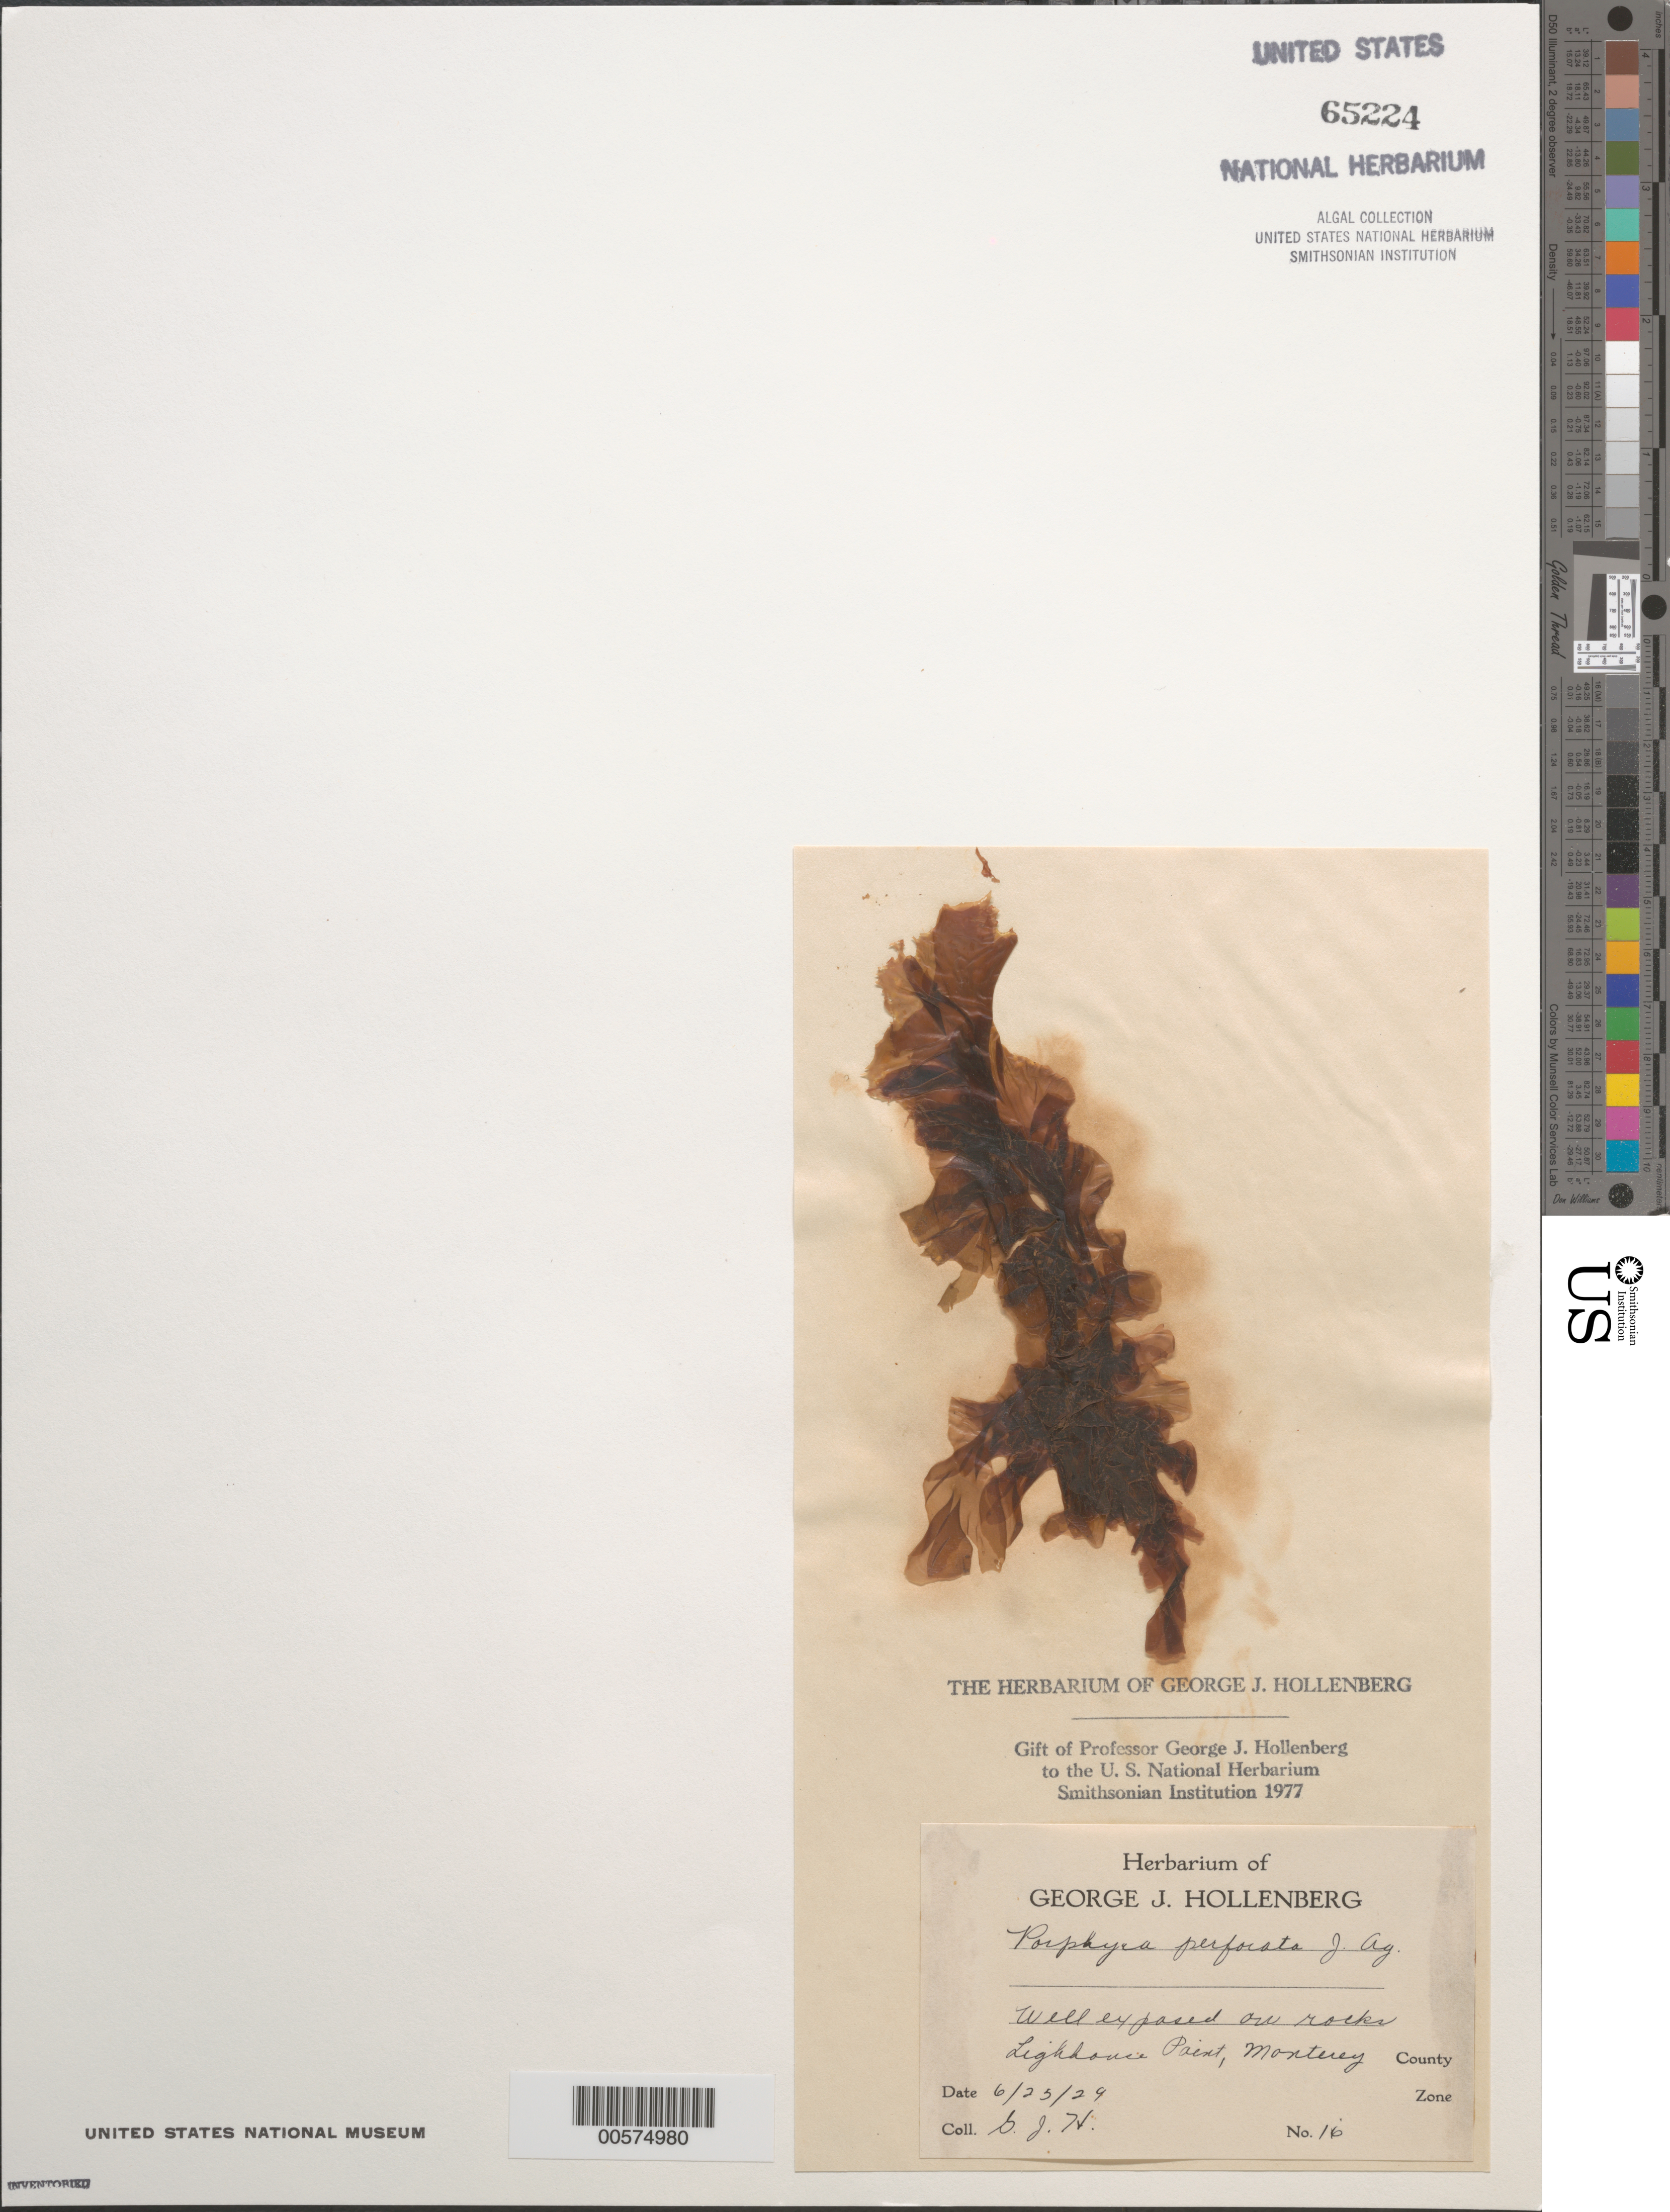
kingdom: Plantae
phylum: Rhodophyta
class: Bangiophyceae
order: Bangiales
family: Bangiaceae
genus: Pyropia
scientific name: Pyropia perforata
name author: (J. Agardh) S.C. Lindstrom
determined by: Algae name updating Project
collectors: G. Hollenberg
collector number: GJH 16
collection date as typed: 25 Jun 1929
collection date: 1929-06-25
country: United States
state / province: California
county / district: Monterey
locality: Lighthouse Point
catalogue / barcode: US 65224